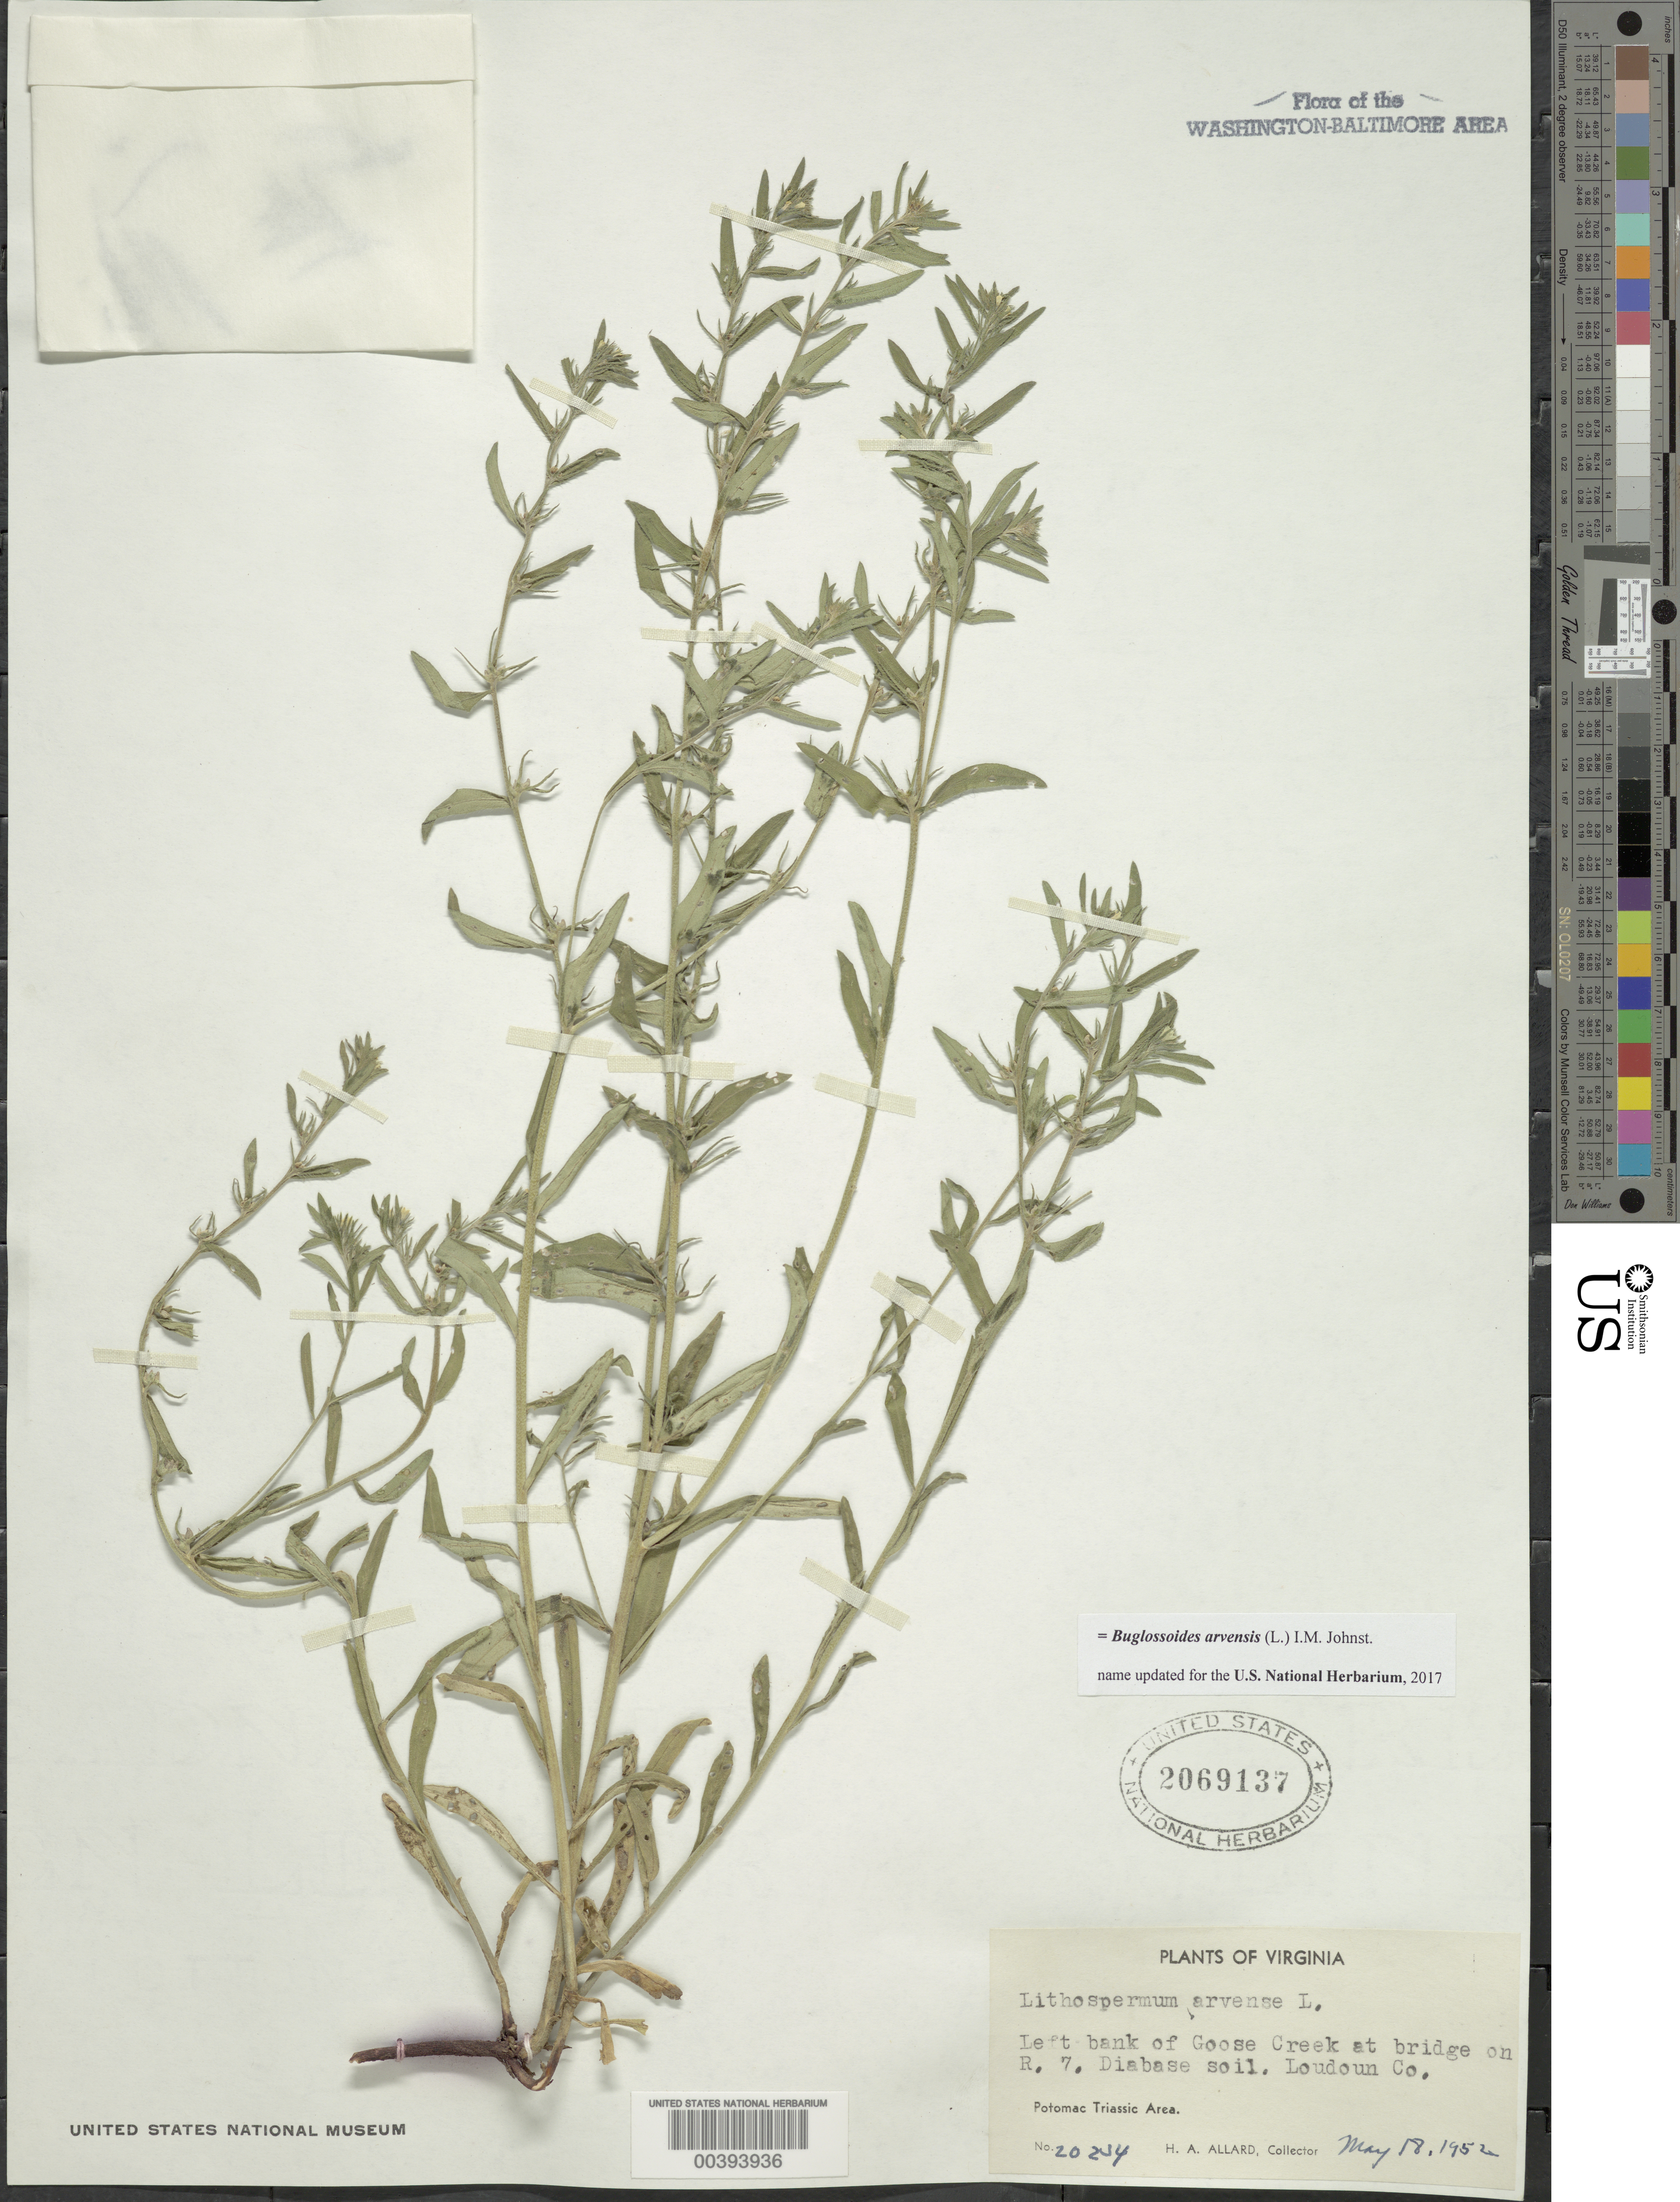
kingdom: Plantae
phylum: Tracheophyta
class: Magnoliopsida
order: Boraginales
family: Boraginaceae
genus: Buglossoides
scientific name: Buglossoides arvensis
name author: (L.) I.M. Johnst.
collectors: H. A. Allard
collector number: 20234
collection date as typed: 18 May 1952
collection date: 1952-05-18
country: United States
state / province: Virginia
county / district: Loudoun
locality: Goose Creek at Route 7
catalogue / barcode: US 2069137